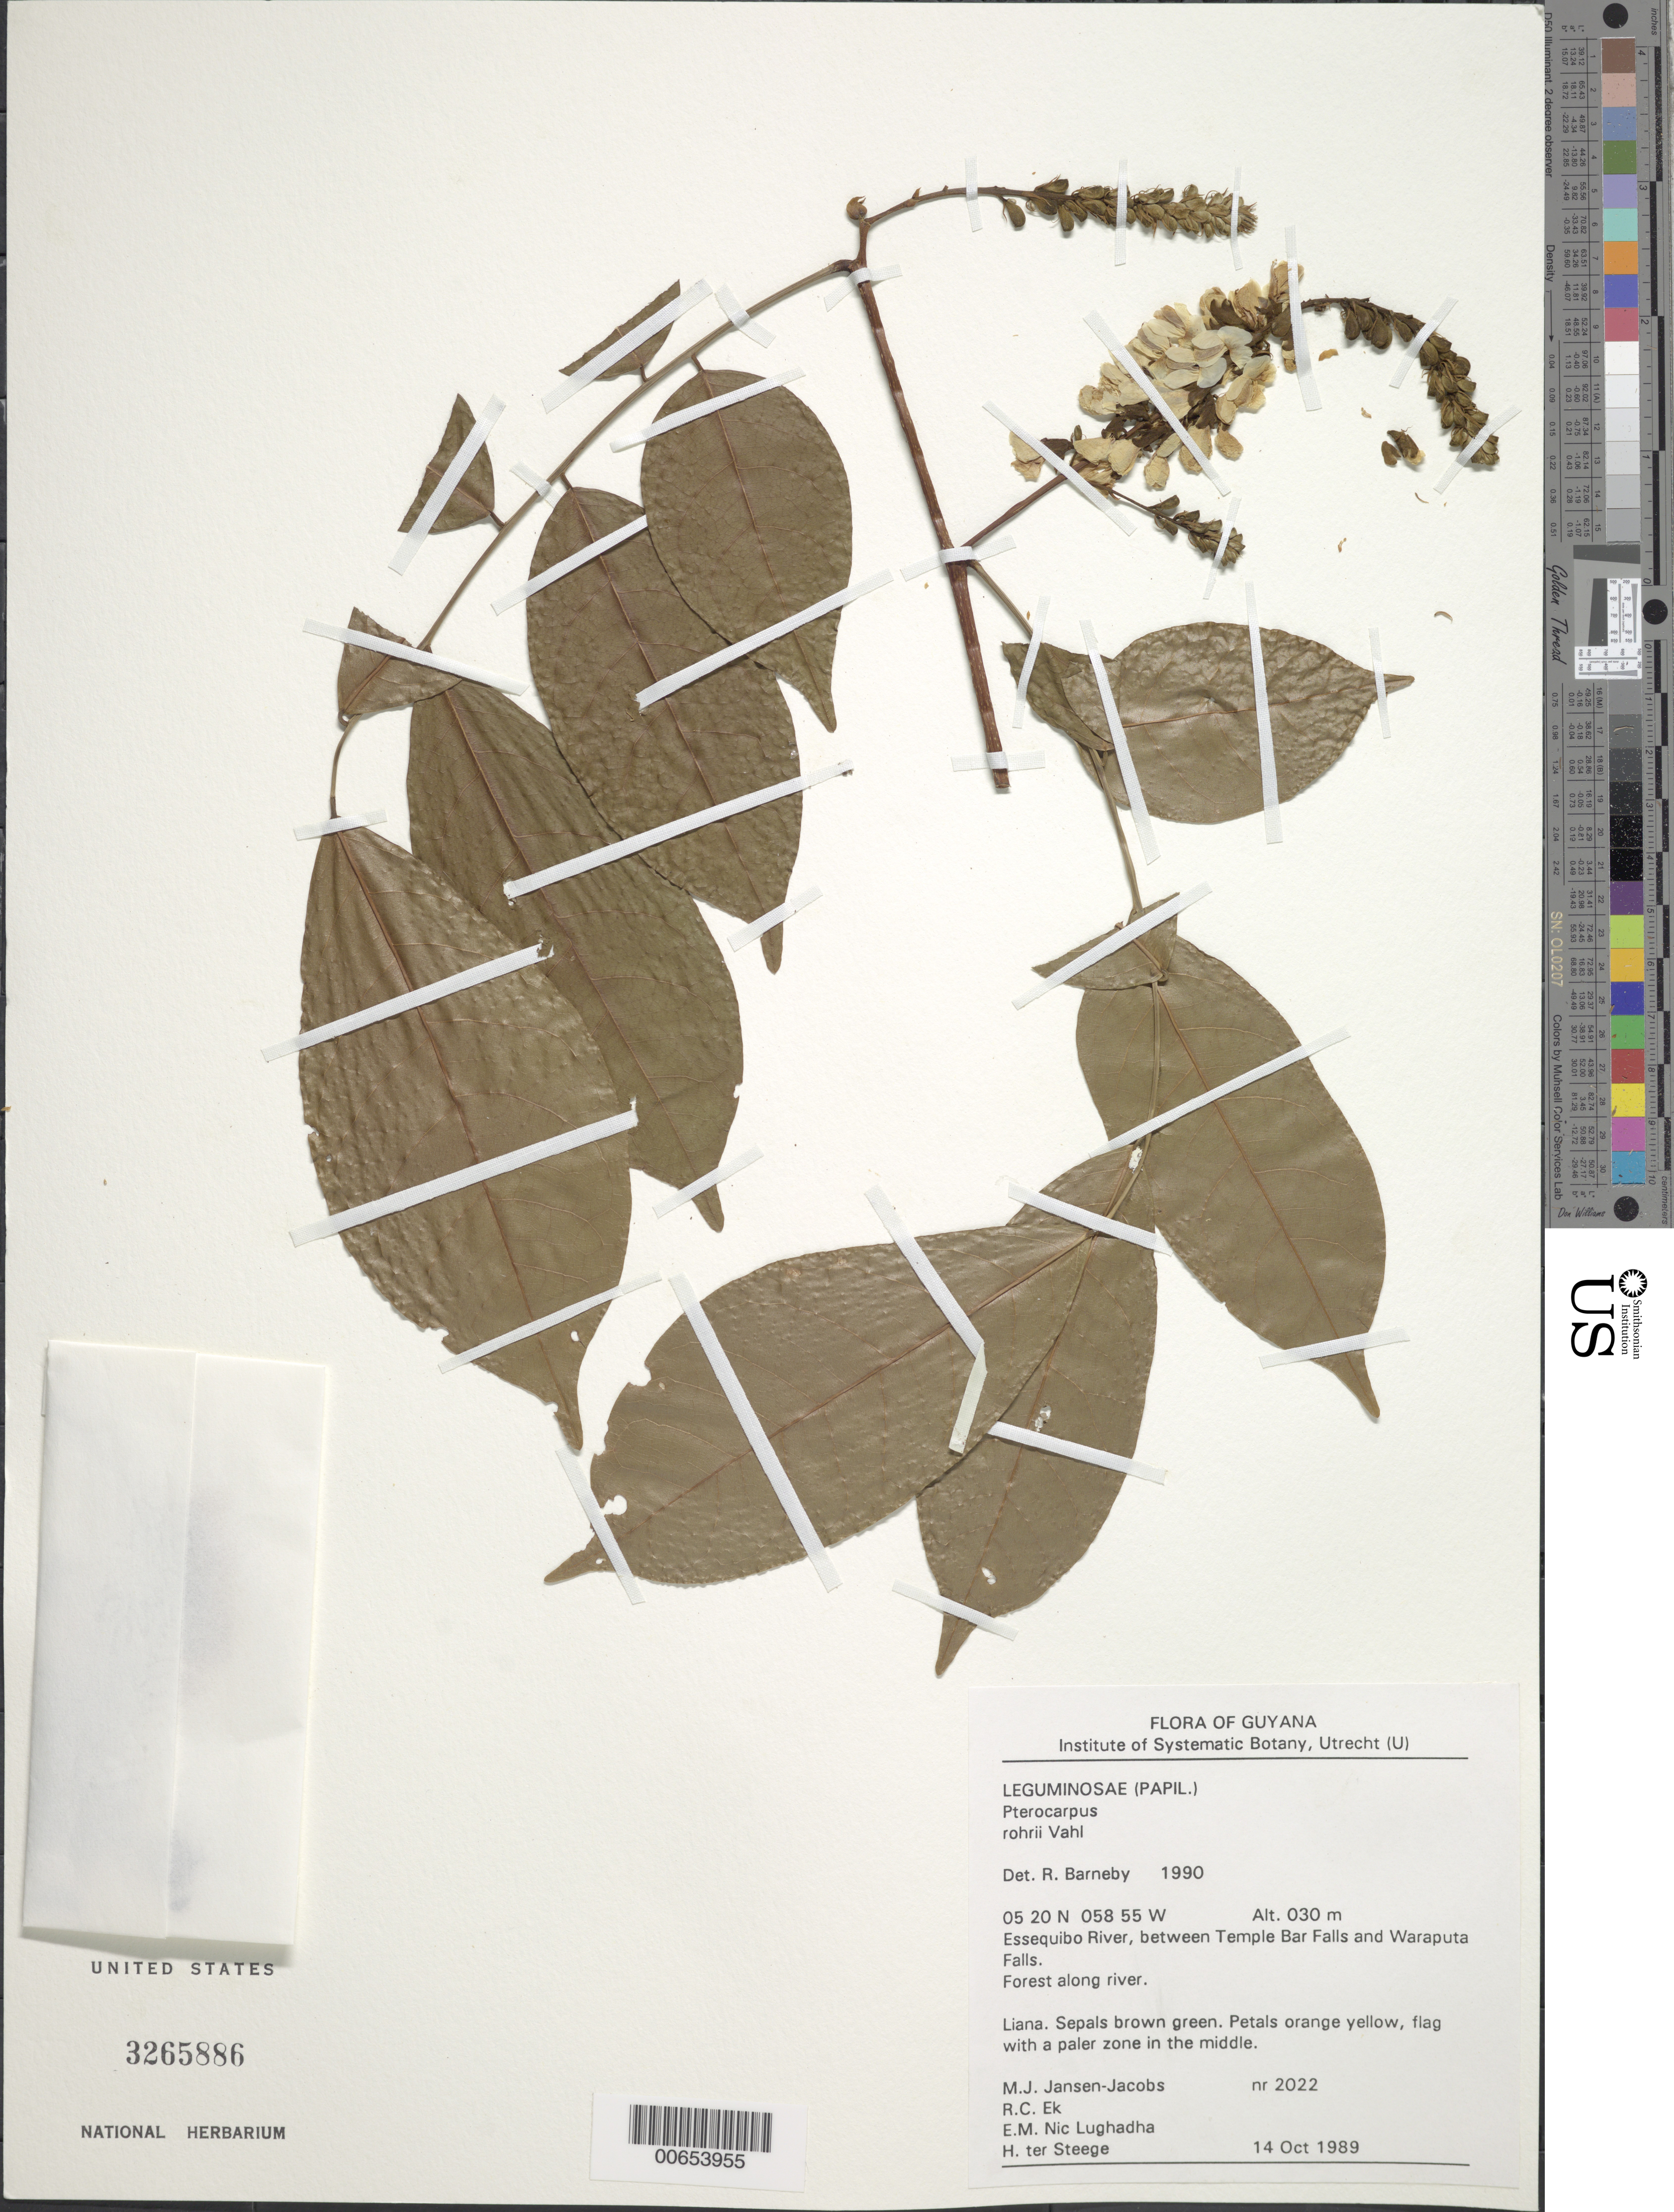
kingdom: Plantae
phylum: Tracheophyta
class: Magnoliopsida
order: Fabales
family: Fabaceae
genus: Pterocarpus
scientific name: Pterocarpus rohrii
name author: Vahl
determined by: Barneby, Rupert C., (NY)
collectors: M. J. Jansen-Jacobs, R. C. Ek, E. Nic Lughadha & H. ter Steege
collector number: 2022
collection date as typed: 14-Oct-89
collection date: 1989-10-14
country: Guyana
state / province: U. Demerara-Berbice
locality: Essequibo R., between Temple Bar Falls and Waraputa Falls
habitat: Forest along river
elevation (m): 30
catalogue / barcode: US 3265886